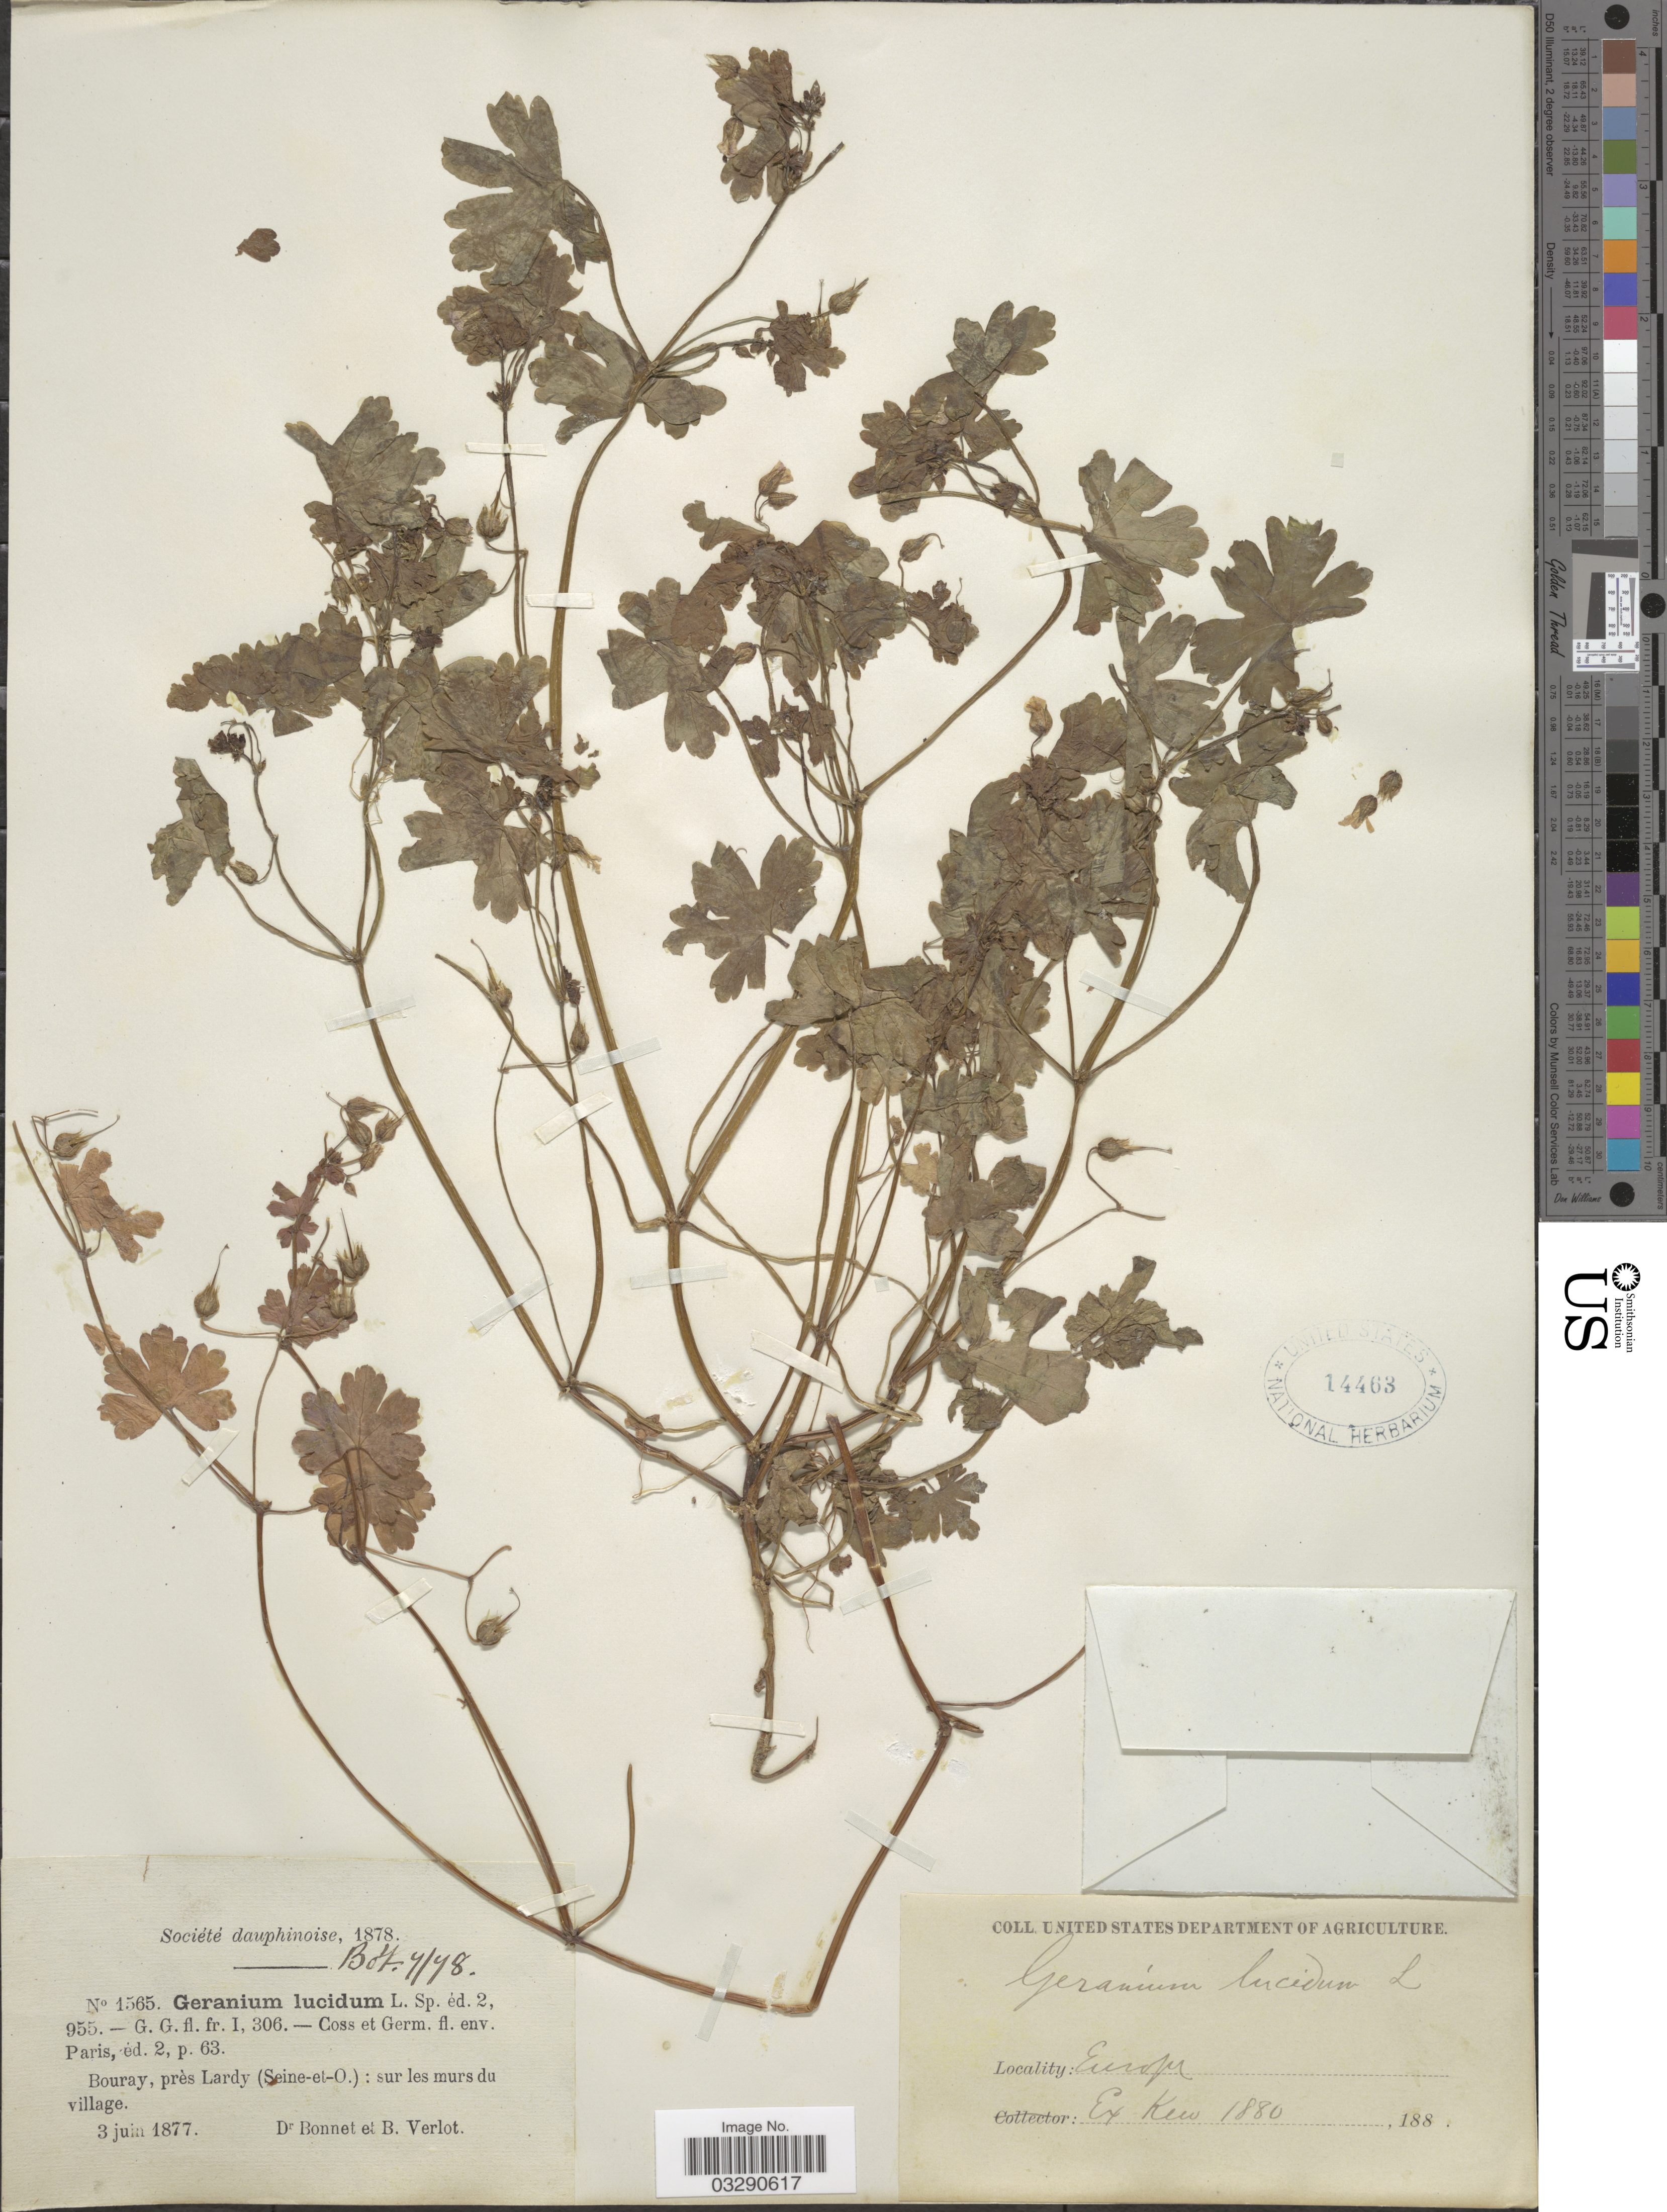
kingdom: Plantae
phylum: Tracheophyta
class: Magnoliopsida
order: Geraniales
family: Geraniaceae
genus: Geranium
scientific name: Geranium lucidum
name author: L.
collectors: Bonnet & B. Verlot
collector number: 1565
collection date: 1877-06-03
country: France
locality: Bouray, près Lardy (Seine-et-O.): sur les murs du village. Europe.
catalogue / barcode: US 14463